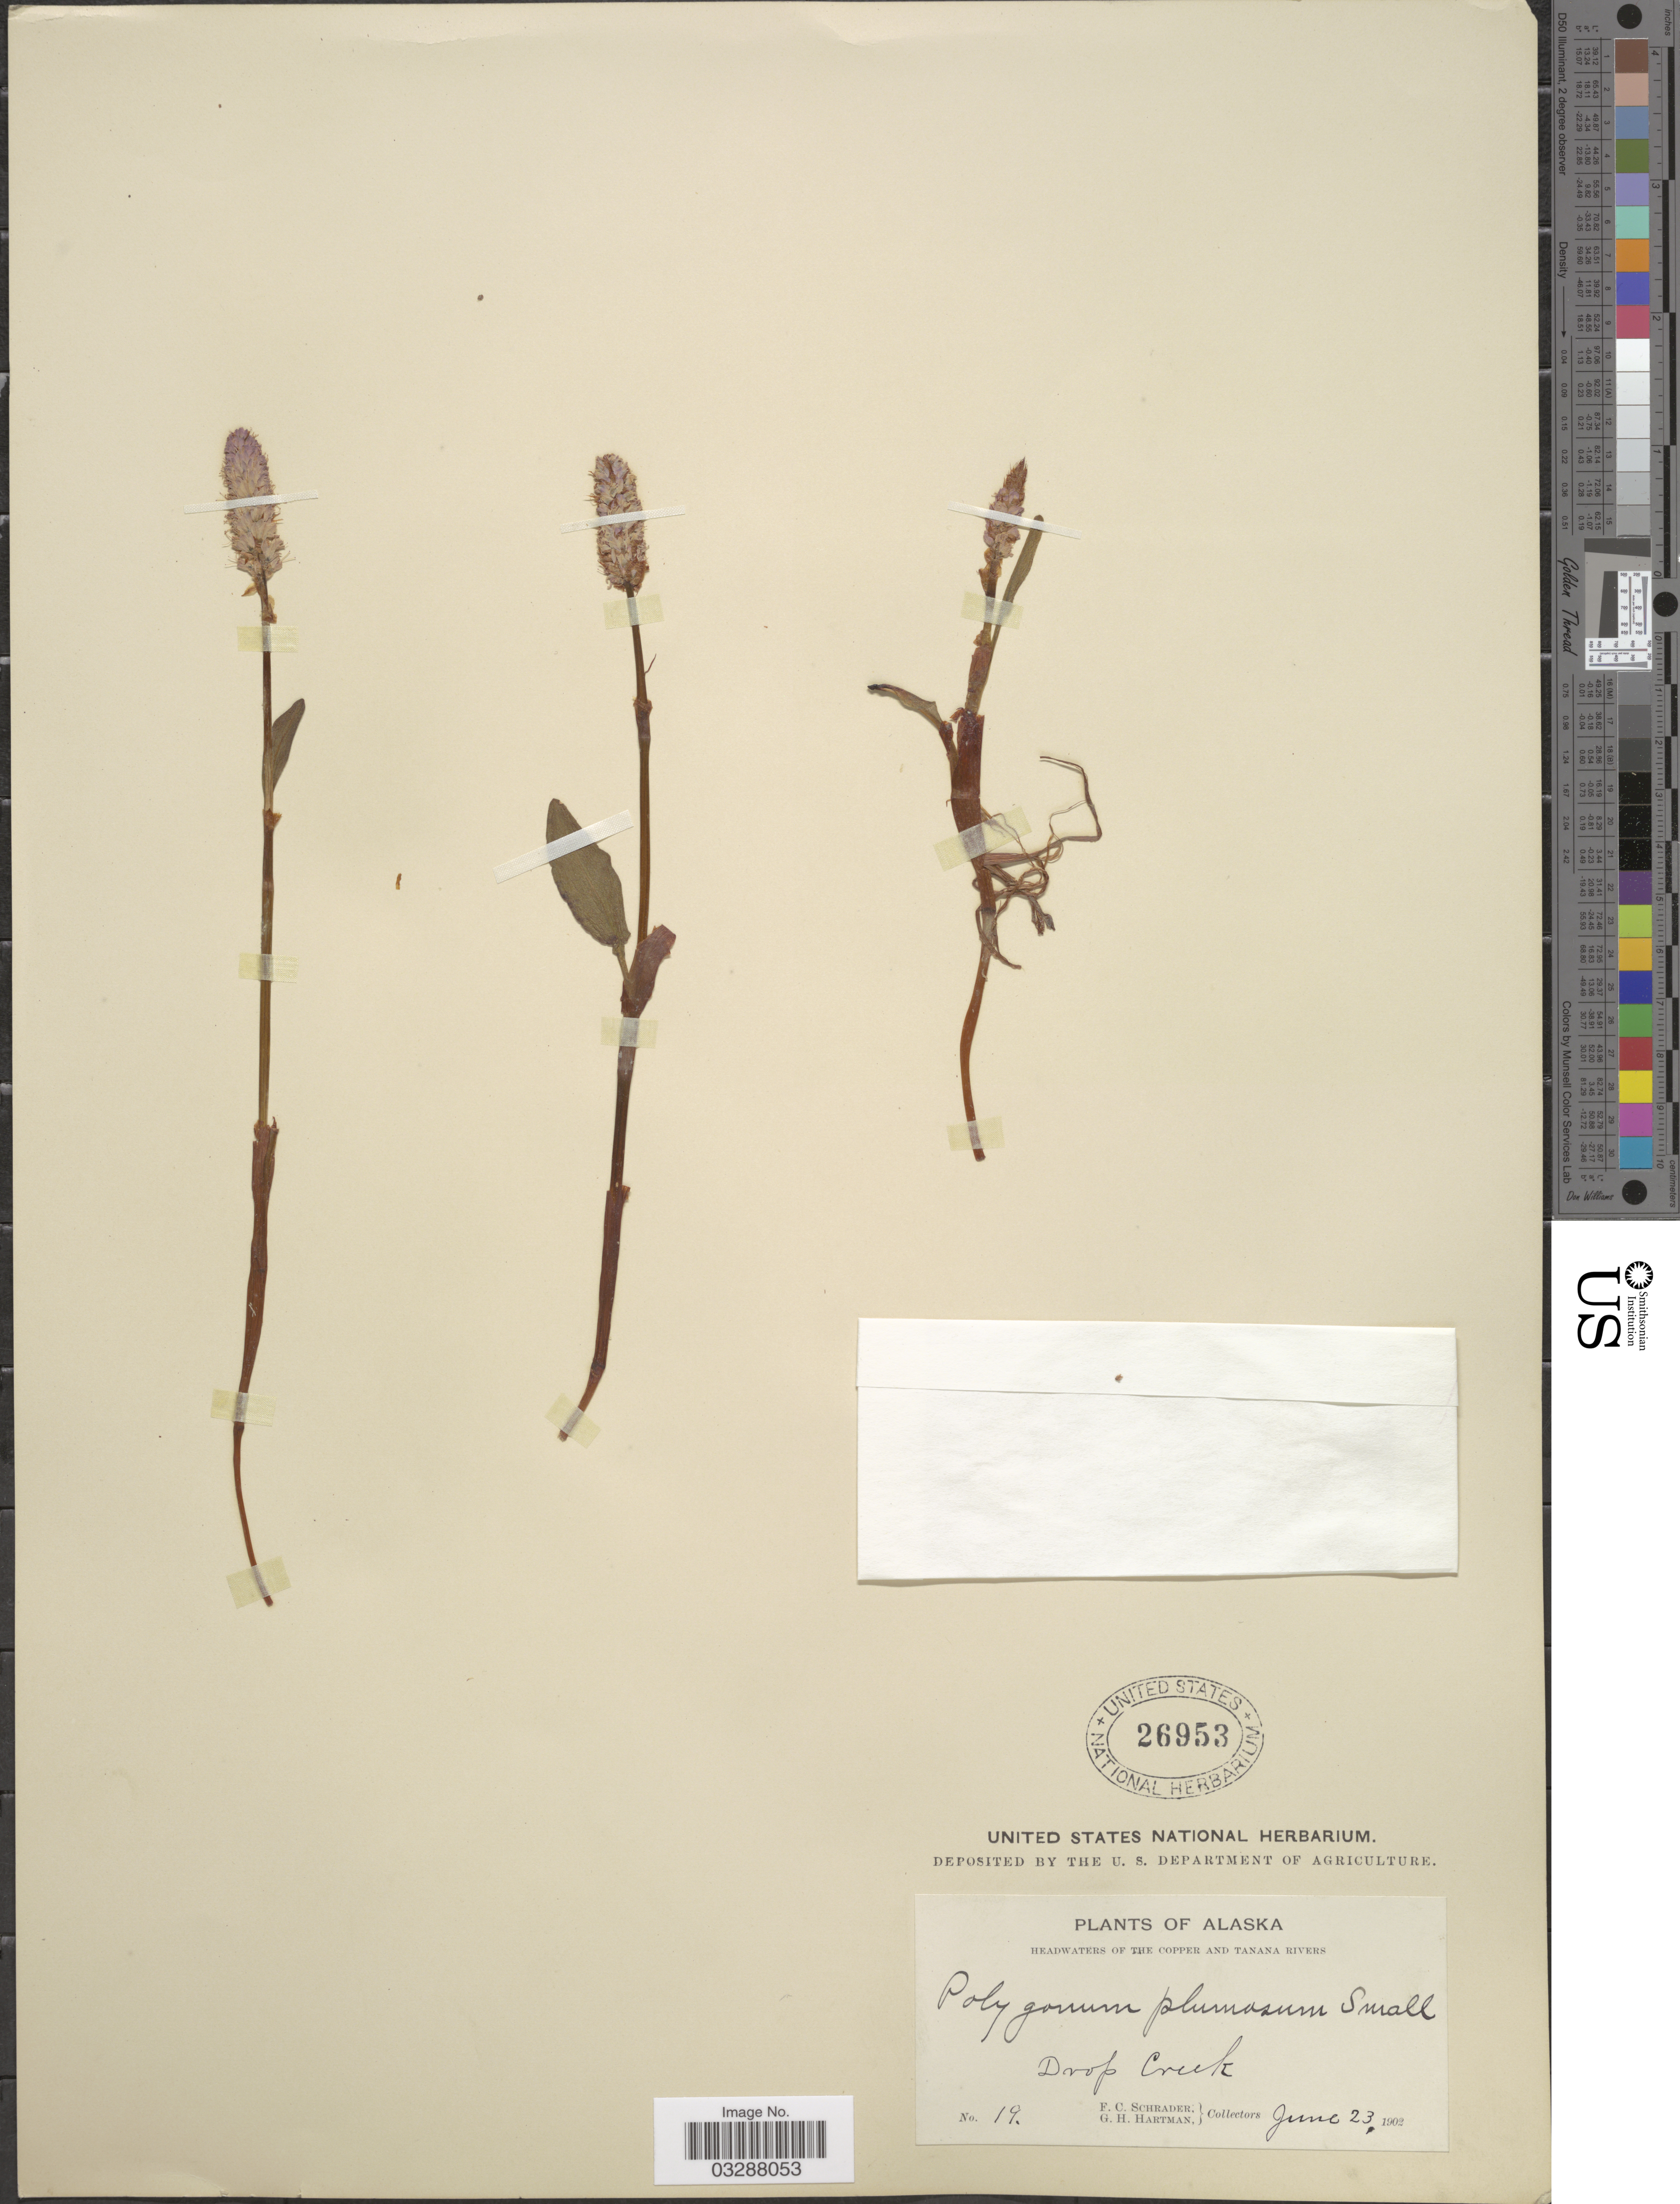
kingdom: Plantae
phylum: Tracheophyta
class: Magnoliopsida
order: Caryophyllales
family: Polygonaceae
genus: Bistorta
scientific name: Bistorta plumosa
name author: (Small) Greene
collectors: F. C. Schrader & G. H. Hartman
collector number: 19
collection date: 1902-06-23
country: United States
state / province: Alaska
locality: Headwaters of the Copper and Tanana Rivers, Drop Creek.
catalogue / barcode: US 26953